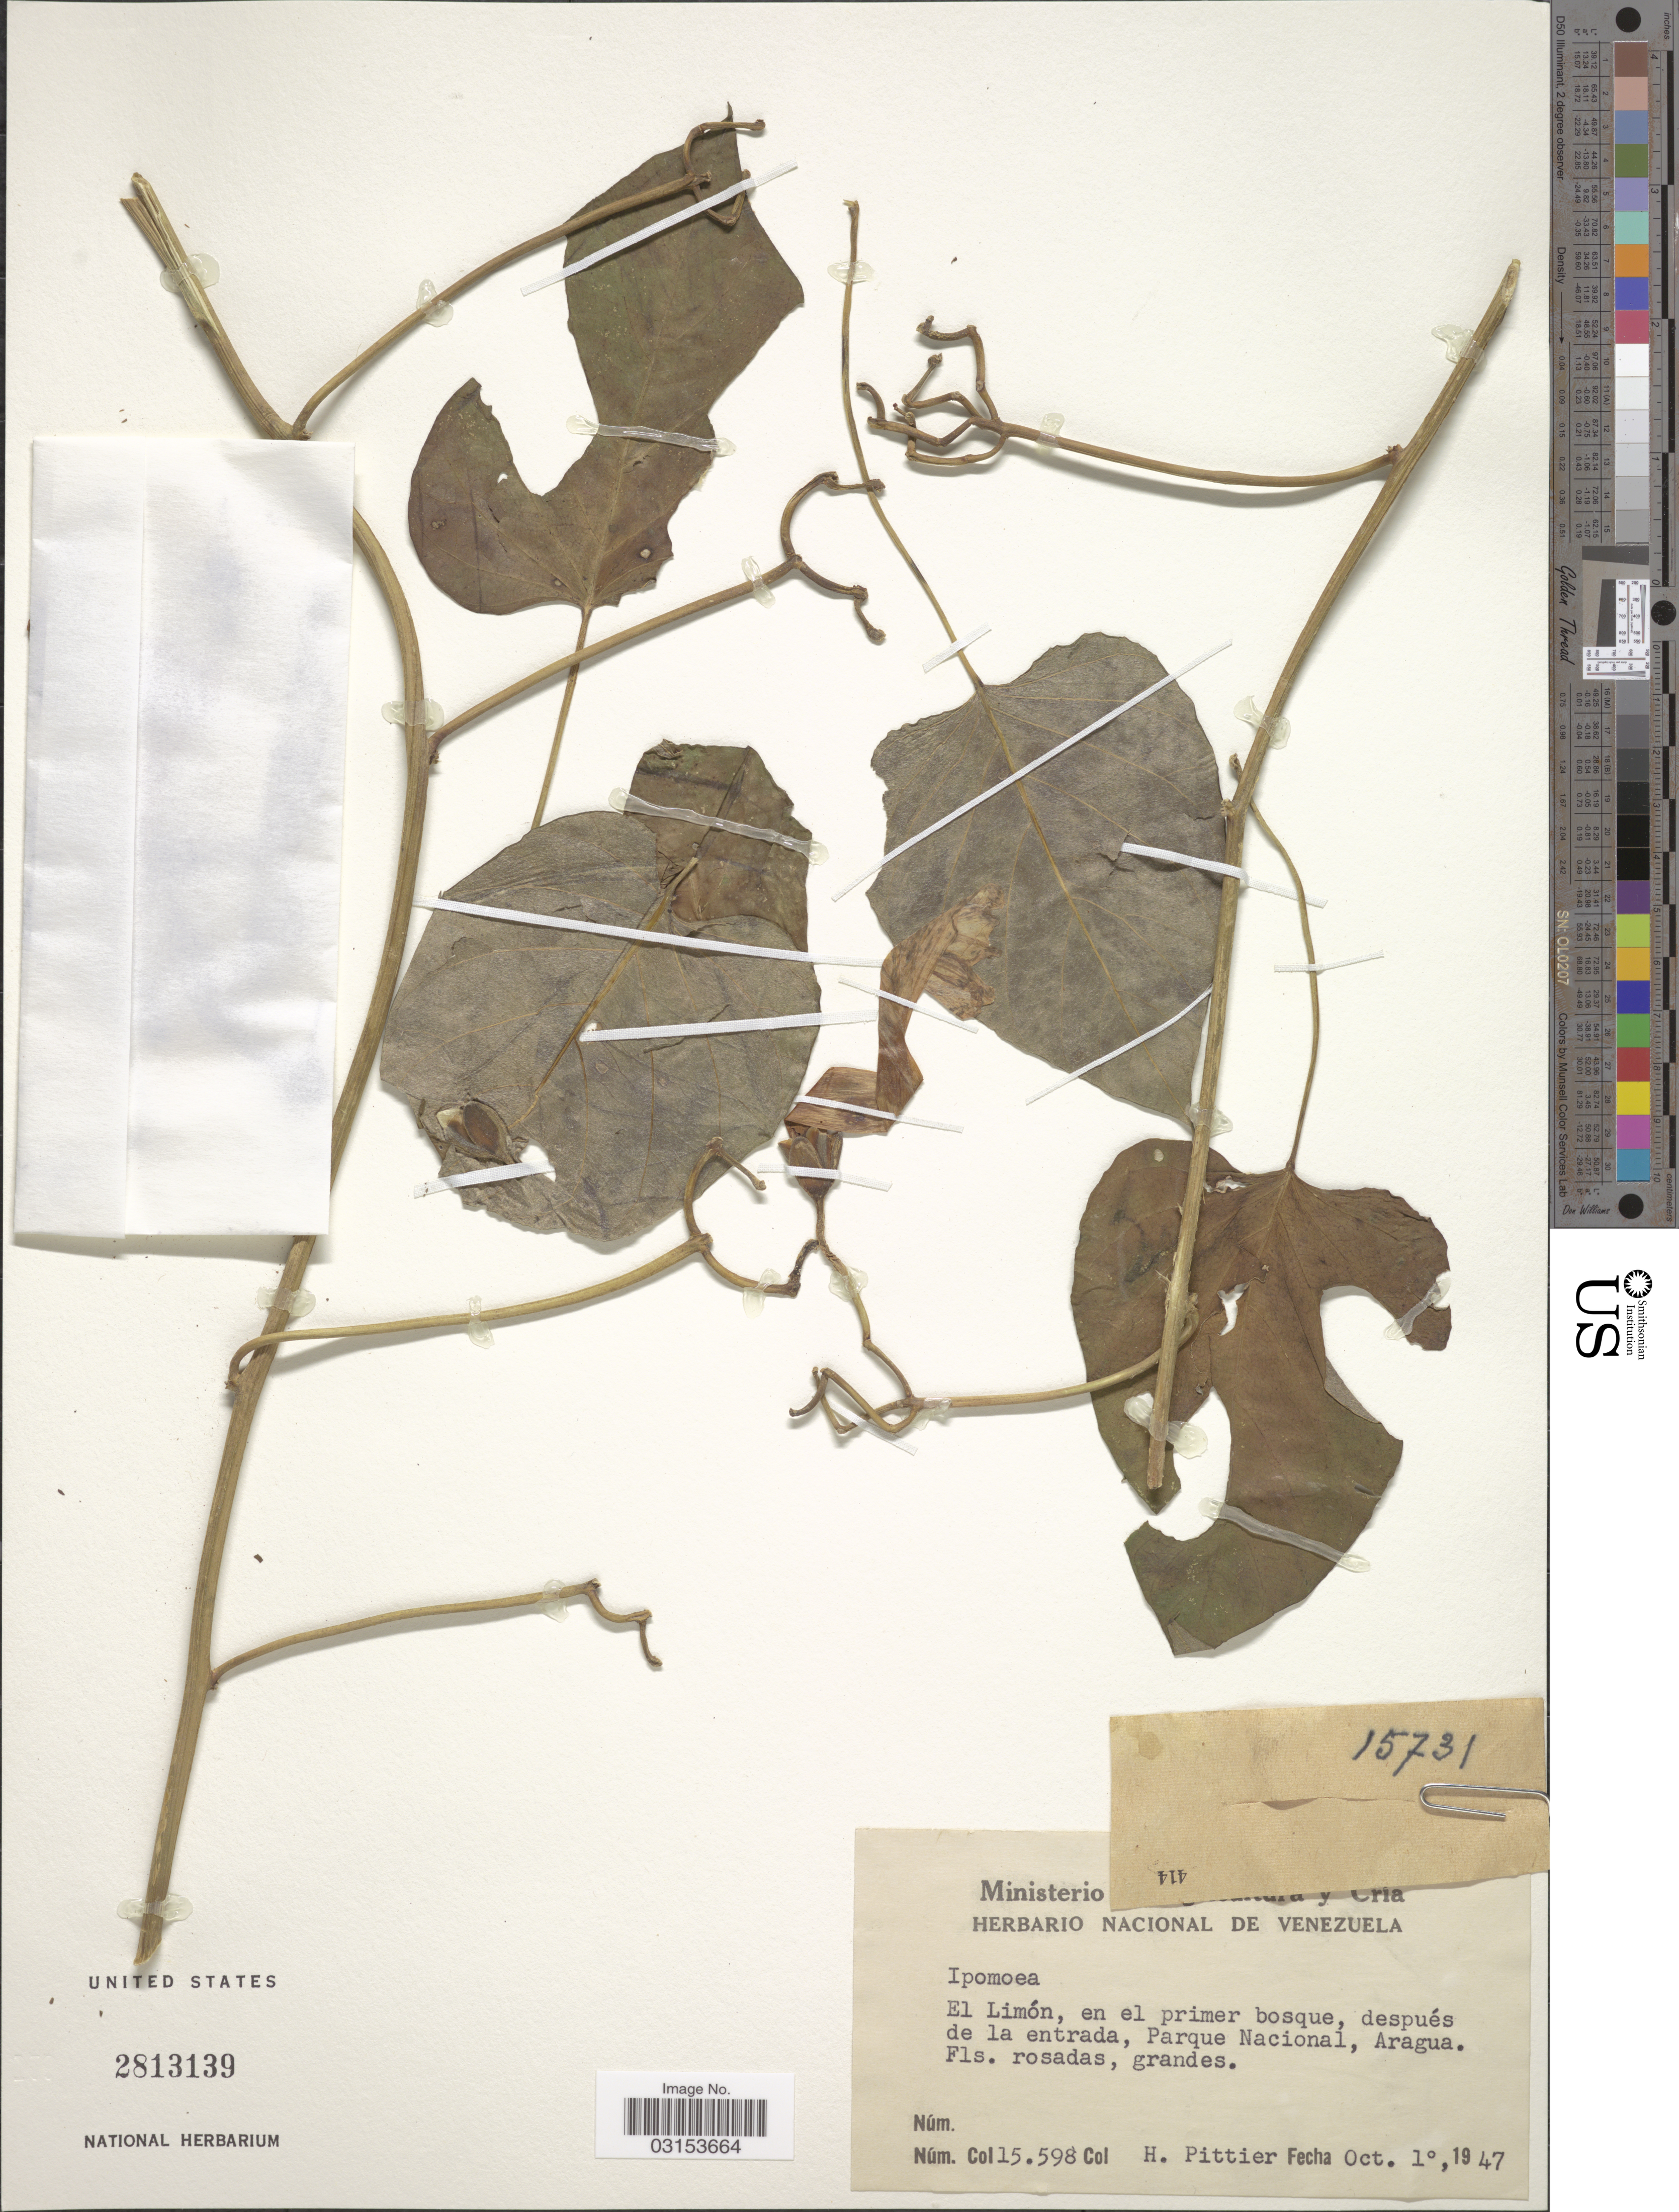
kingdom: Plantae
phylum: Tracheophyta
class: Magnoliopsida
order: Solanales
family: Convolvulaceae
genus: Ipomoea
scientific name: Ipomoea sp.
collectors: H. F. Pittier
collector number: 15598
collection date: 1947-10-01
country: Venezuela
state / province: Aragua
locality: El Limón, en el primer bosque, después de la entrada, Parque Nacional.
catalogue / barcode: US 2813139